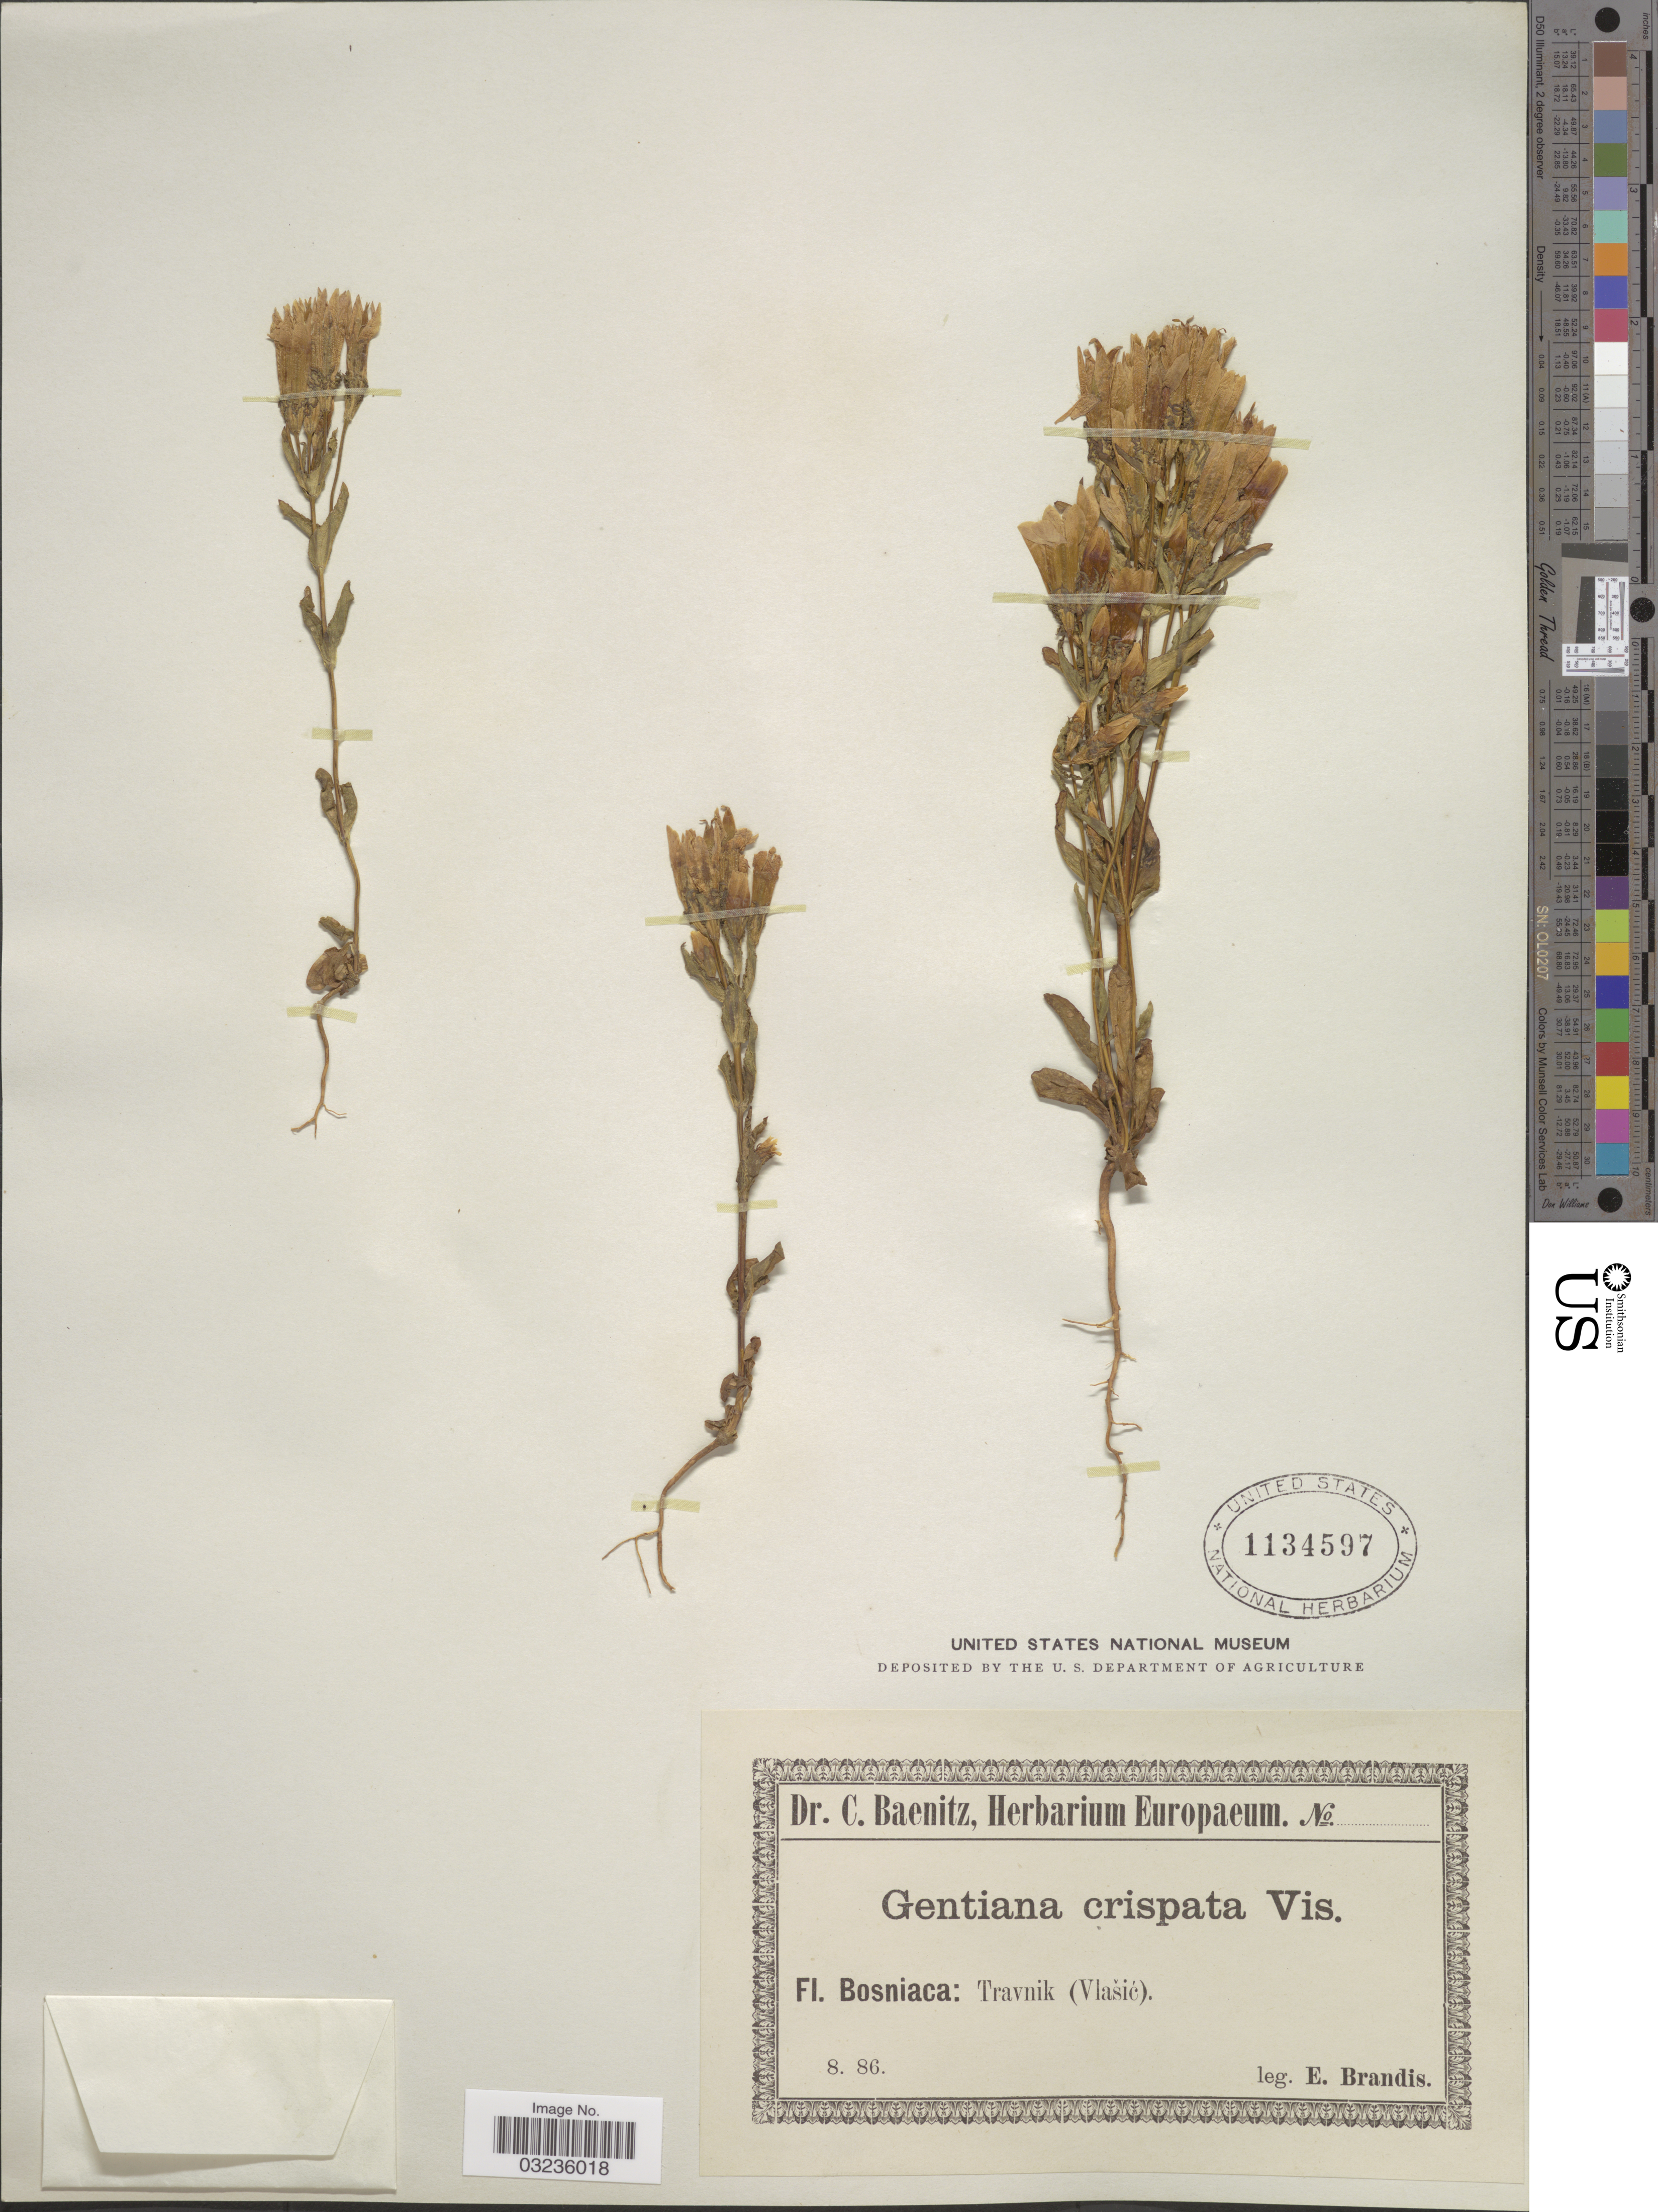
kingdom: Plantae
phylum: Tracheophyta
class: Magnoliopsida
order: Gentianales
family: Gentianaceae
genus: Gentiana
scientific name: Gentiana crispata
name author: Vis.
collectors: E. Brandis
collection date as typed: Transcribed d/m/y: /8/86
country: Bosnia and Herzegovina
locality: Bosniaca: Travnik (Vlasic).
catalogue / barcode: US 1134597